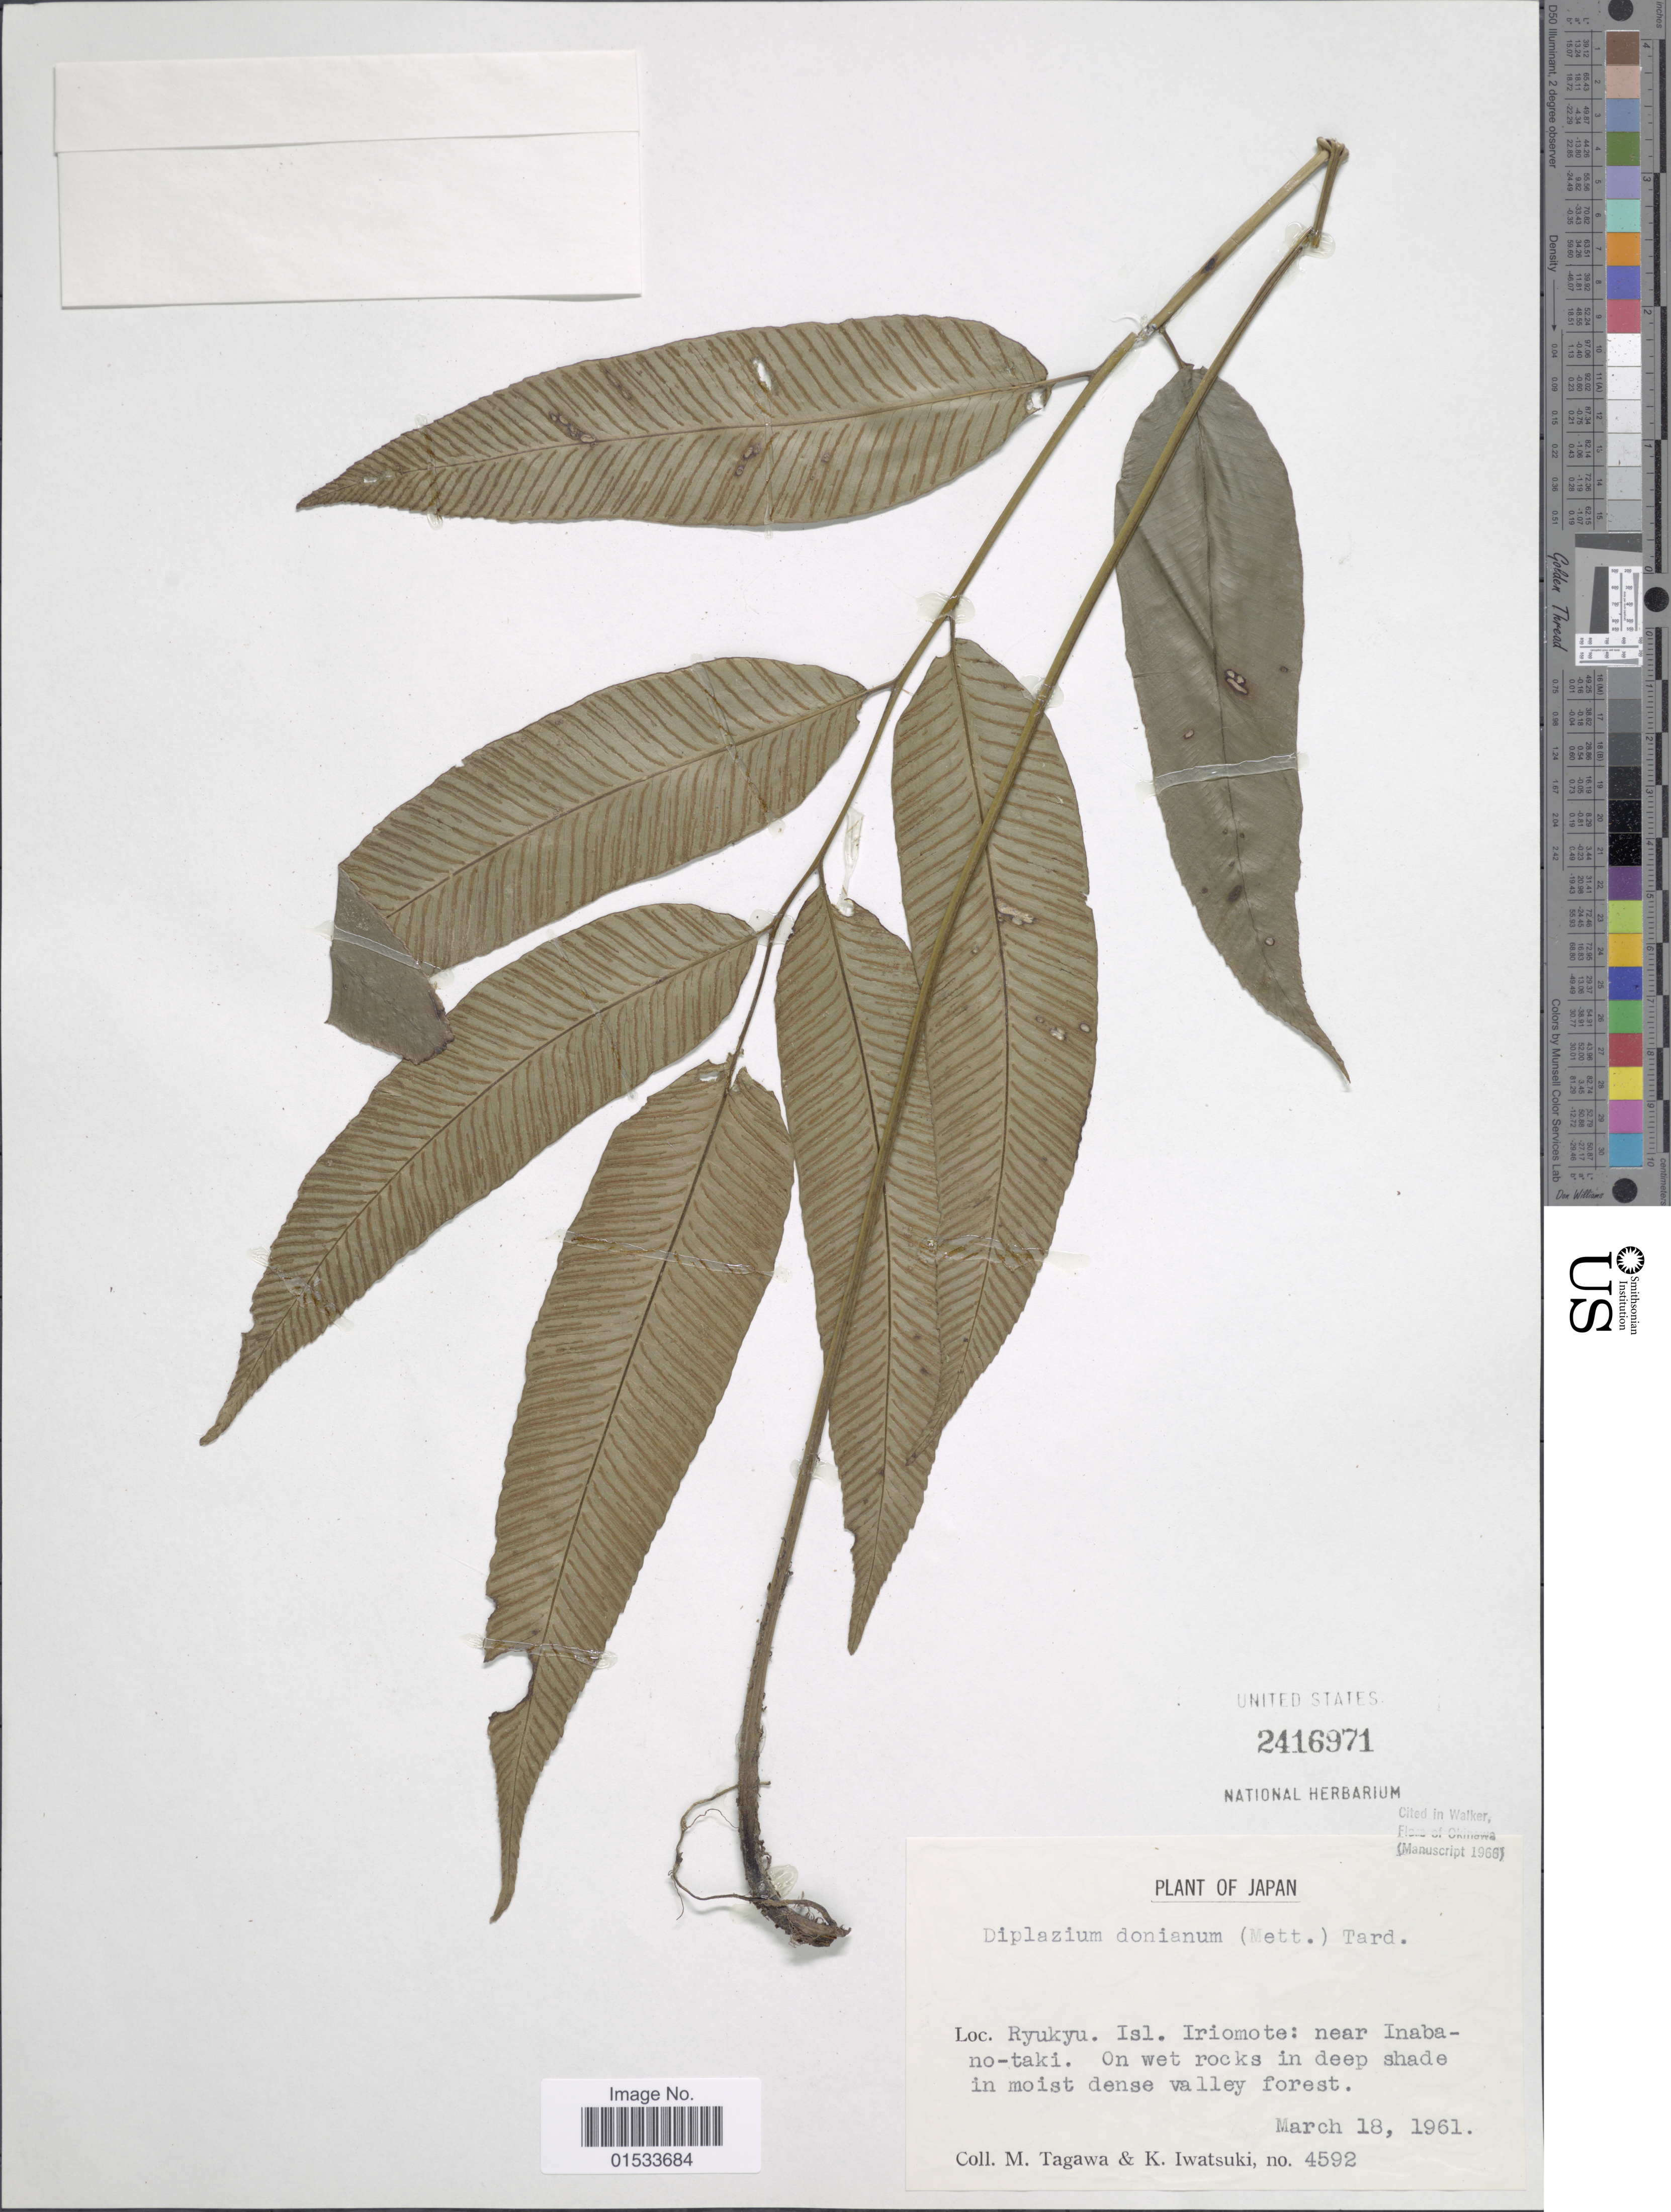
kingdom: Plantae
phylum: Tracheophyta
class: Polypodiopsida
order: Polypodiales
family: Athyriaceae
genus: Diplazium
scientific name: Diplazium donianum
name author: (Mett.) Tardieu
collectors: M. Tagawa & K. Iwatsuki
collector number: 4592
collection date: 1961-03-18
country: Japan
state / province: Okinawa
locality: Ryukyu. Isl. Iriomote: near Inaba-no-taki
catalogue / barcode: US 2416971